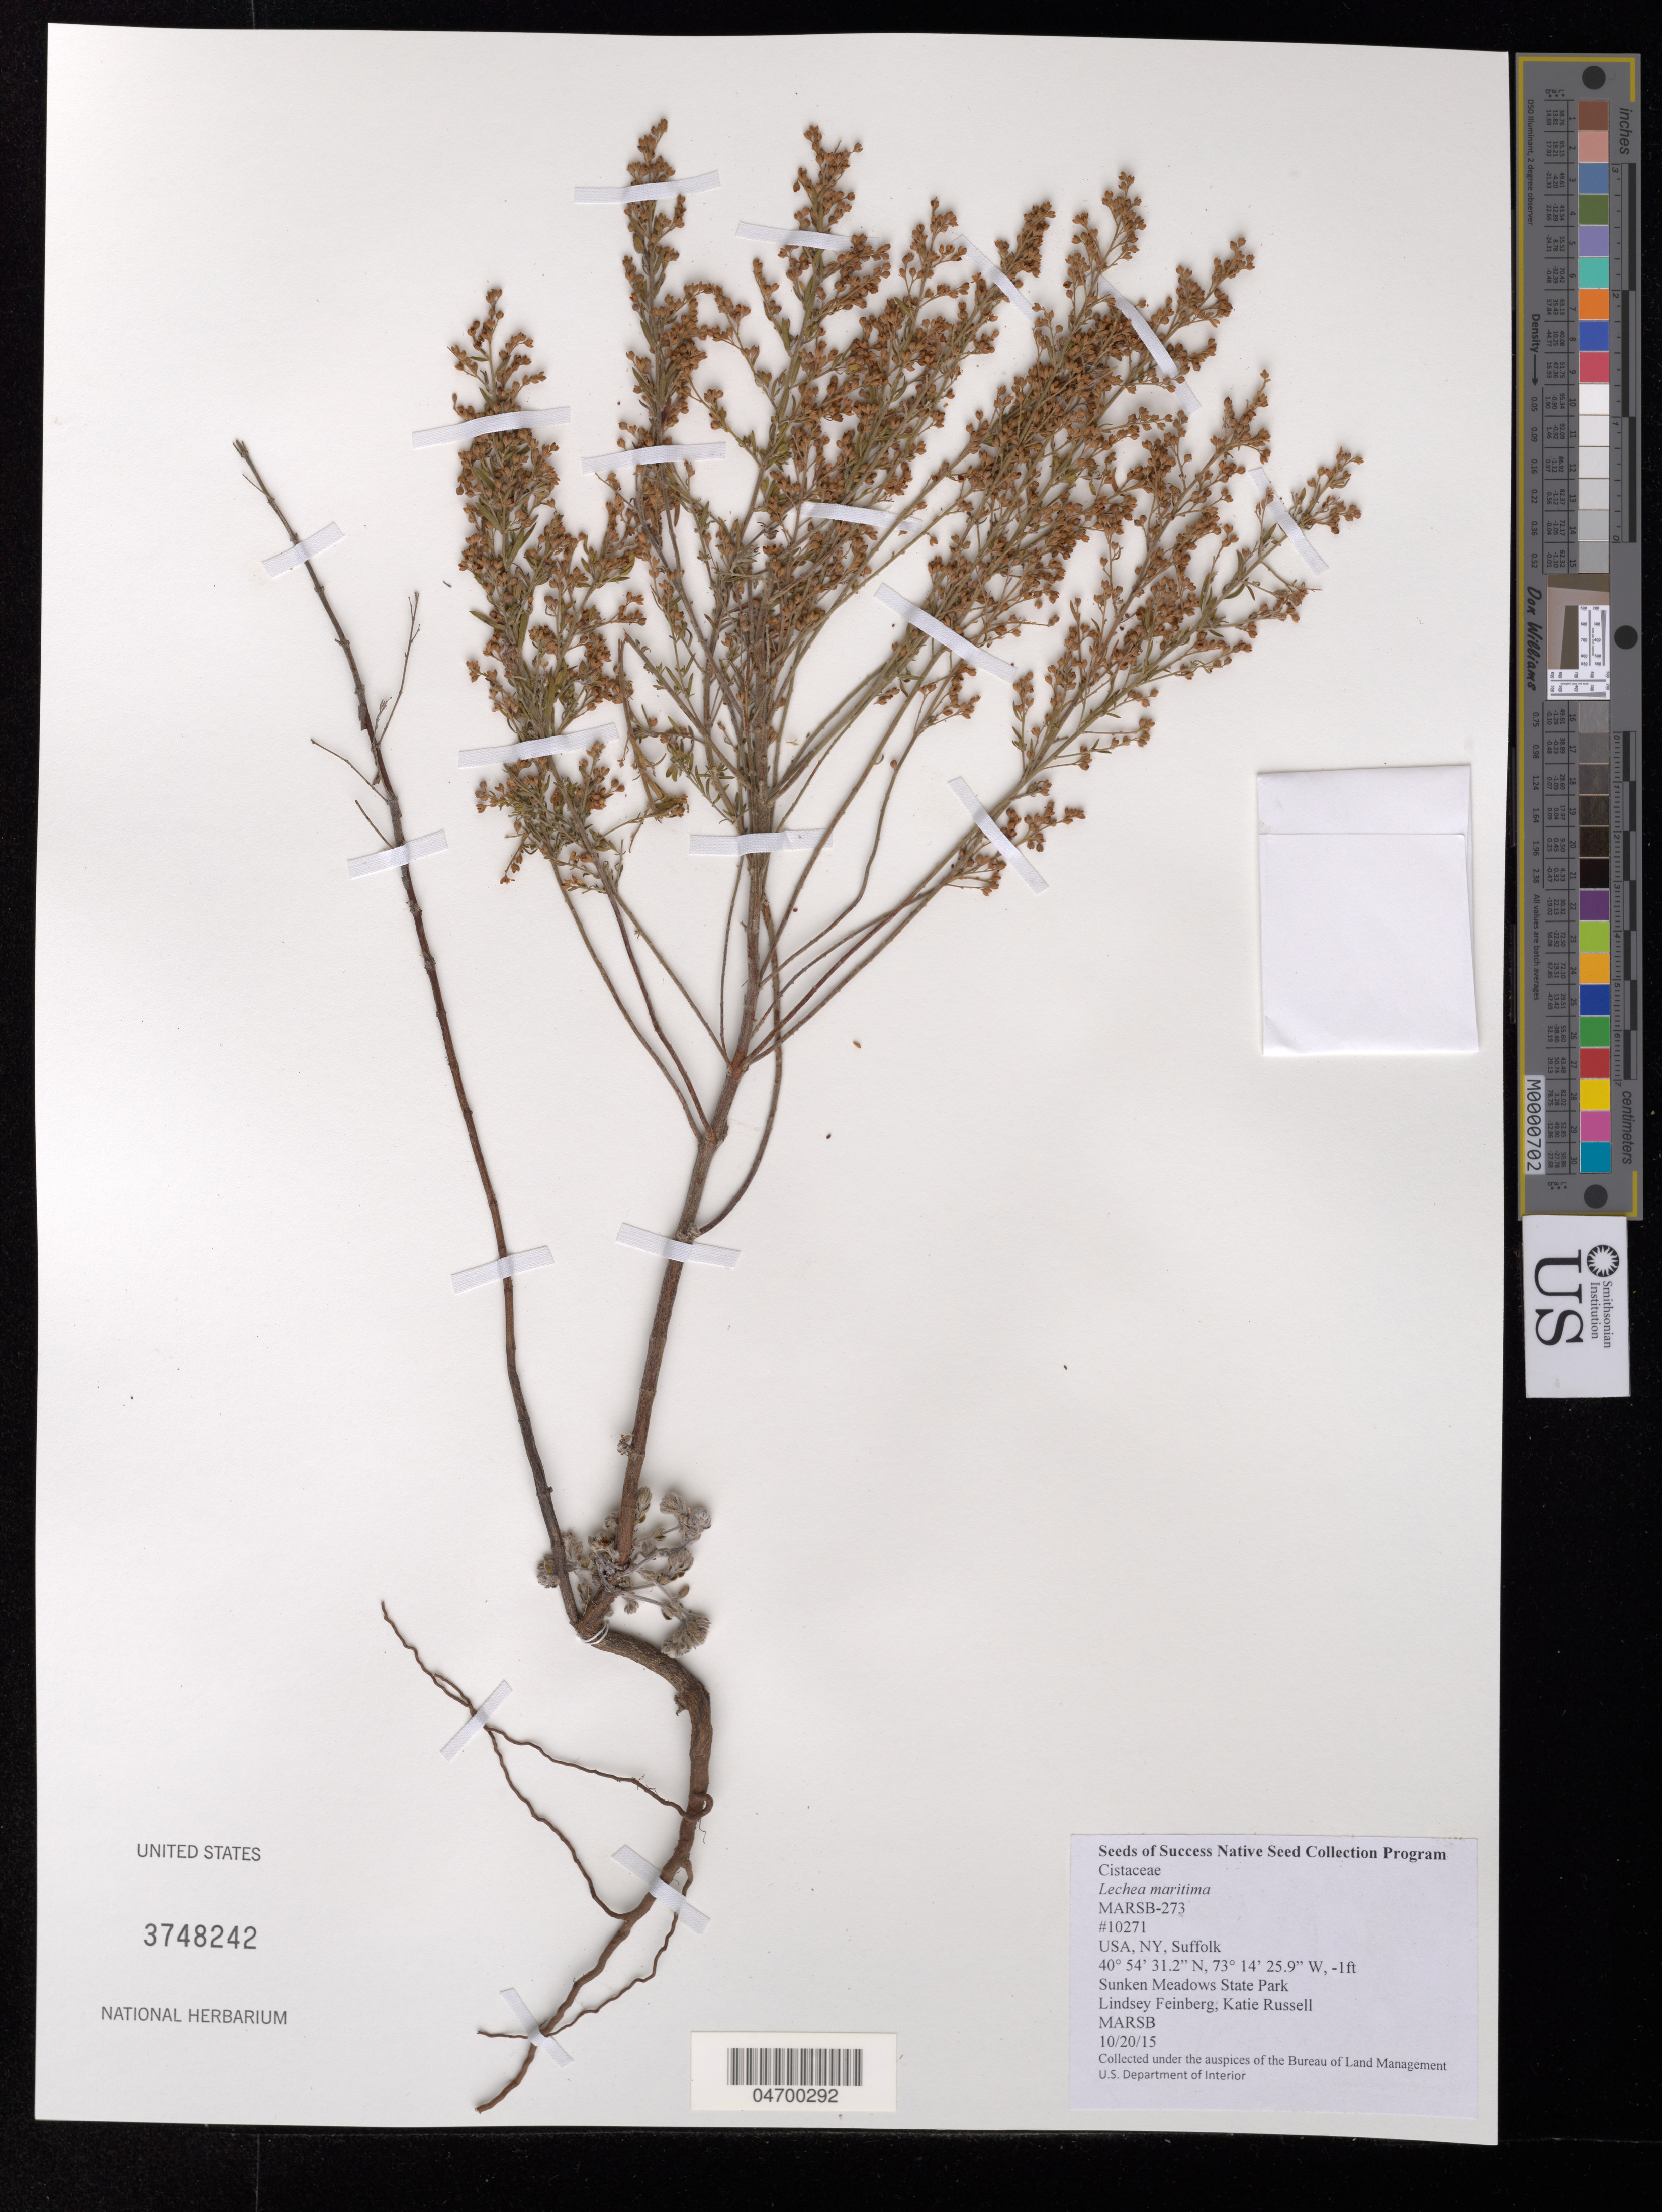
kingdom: Plantae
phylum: Tracheophyta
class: Magnoliopsida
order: Malvales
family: Cistaceae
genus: Lechea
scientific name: Lechea maritima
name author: Legg.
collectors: L. Feinberg & K. Russell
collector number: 10271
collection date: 2015-10-20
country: United States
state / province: New York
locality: Suffolk. Sunken Meadows State Park.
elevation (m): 0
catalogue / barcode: US 3748242